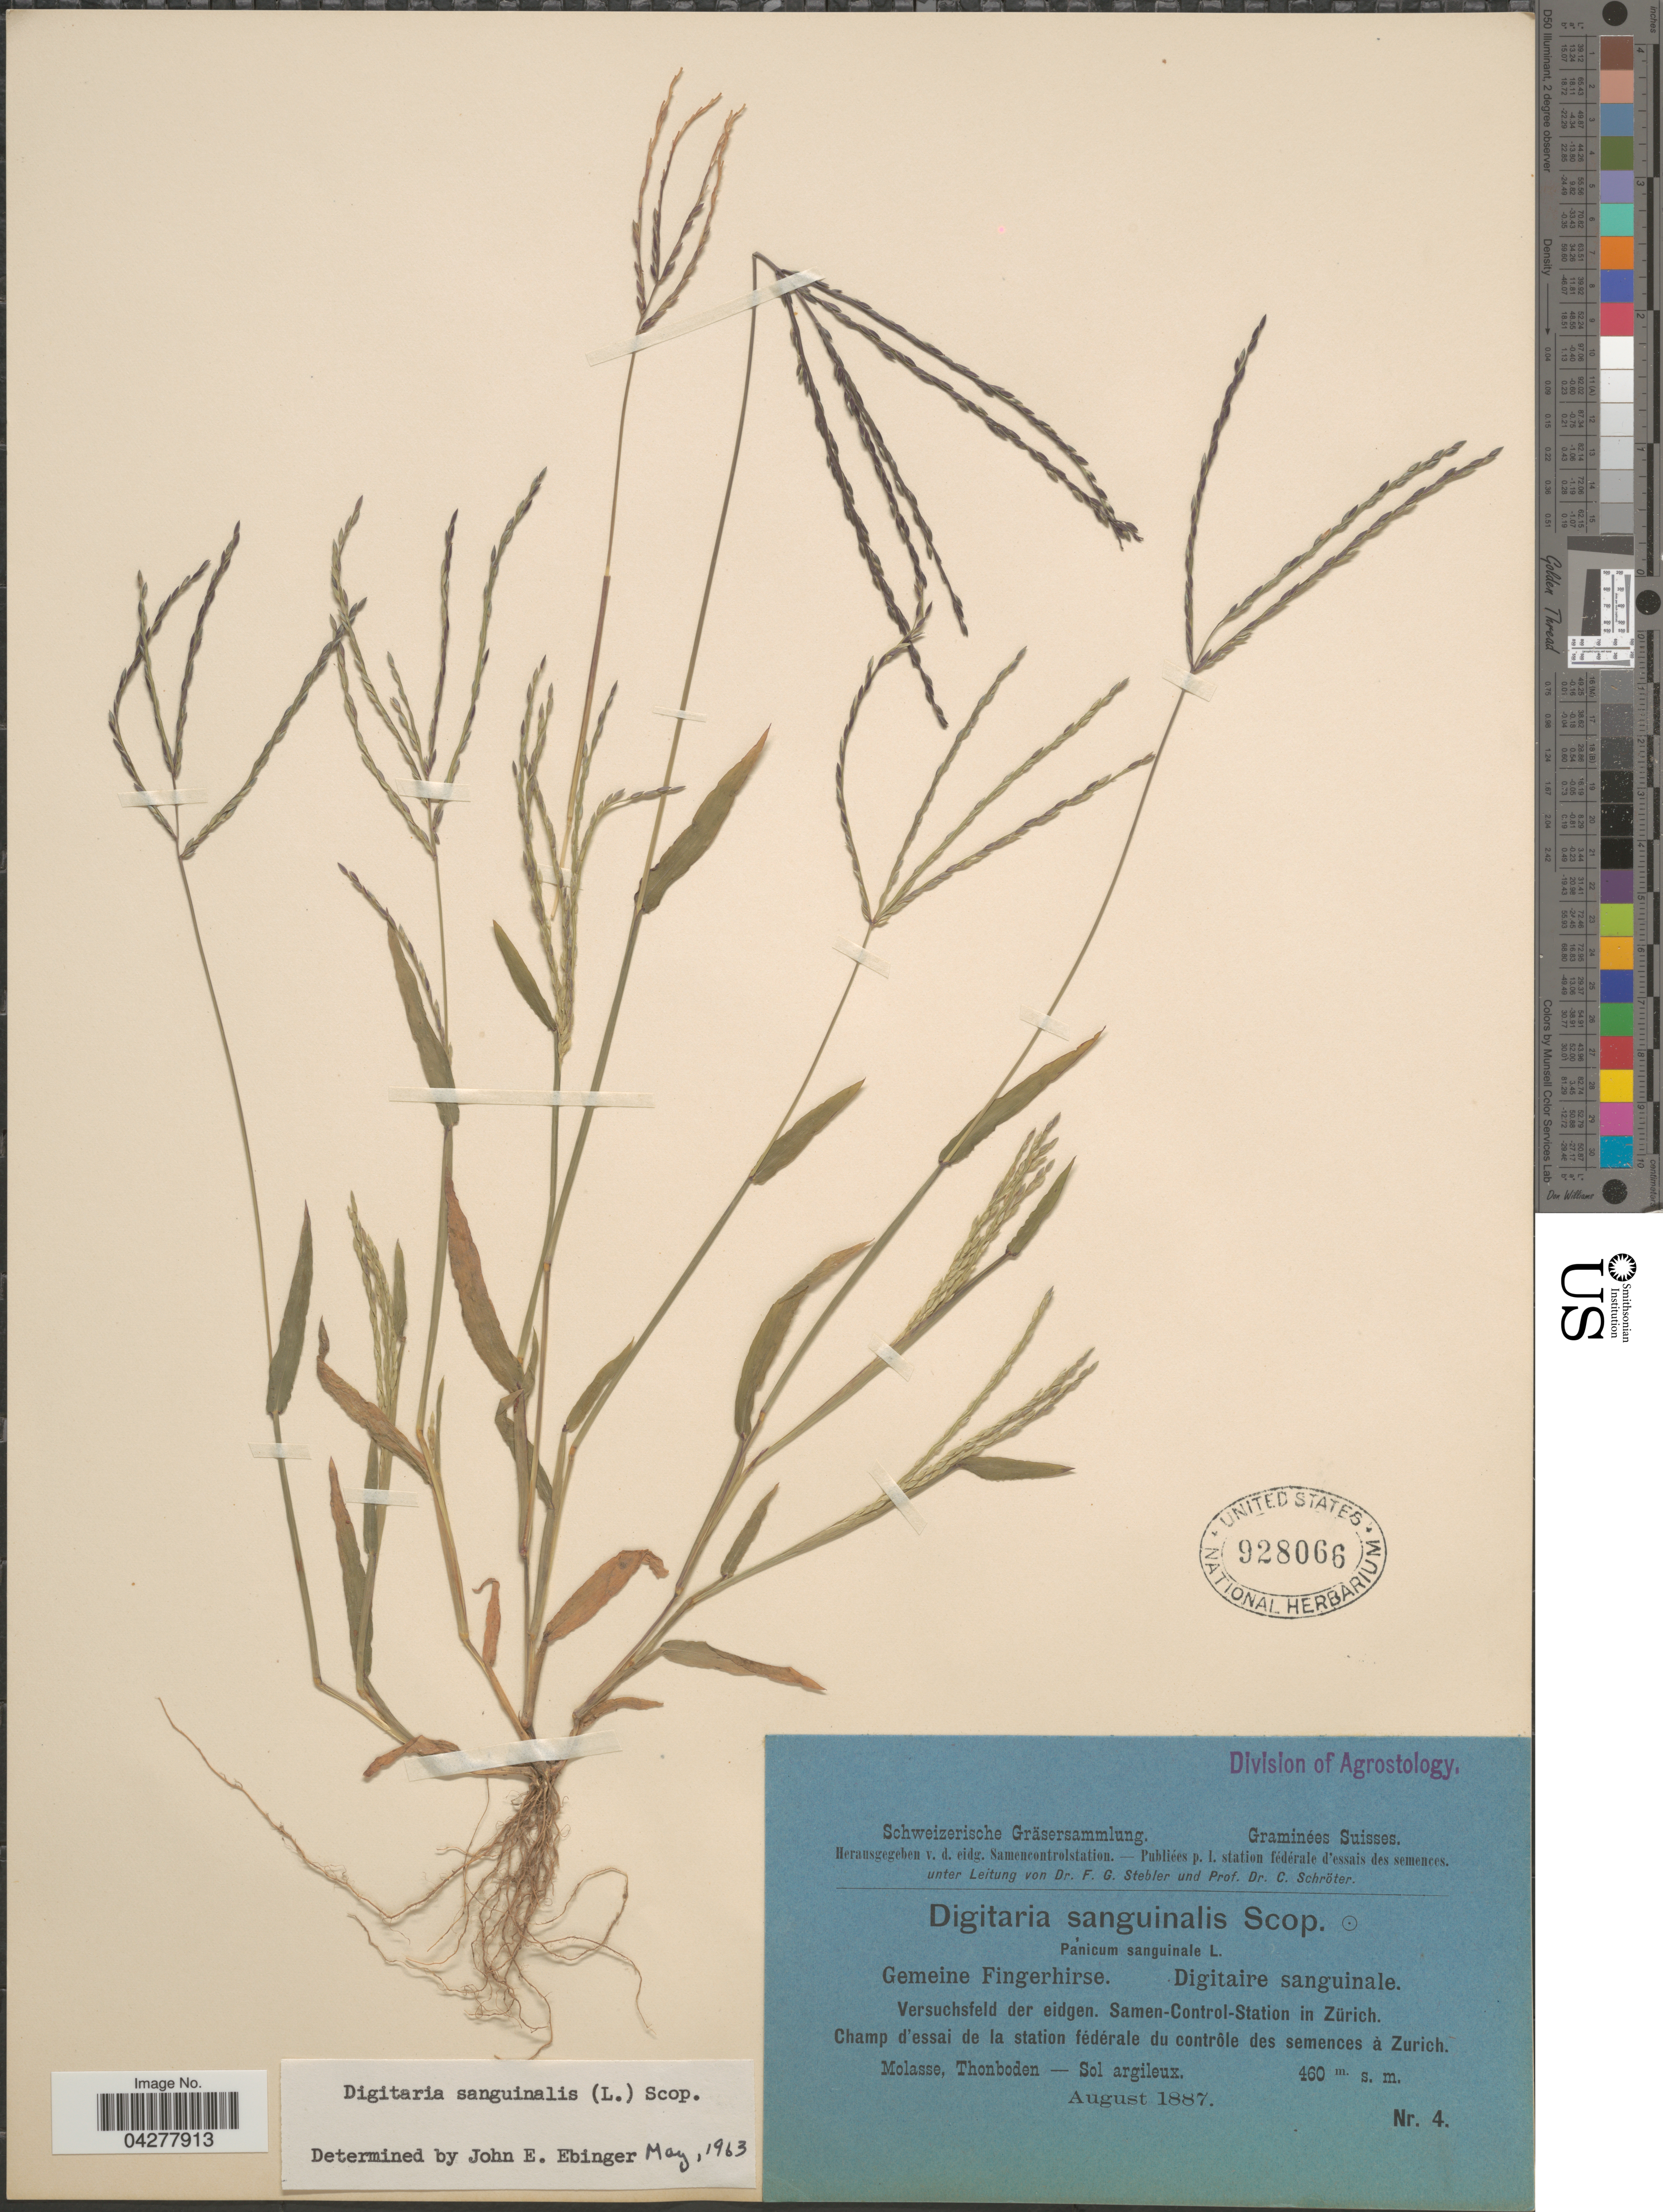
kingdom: Plantae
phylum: Tracheophyta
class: Liliopsida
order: Poales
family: Poaceae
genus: Digitaria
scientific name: Digitaria sanguinalis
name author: (L.) Scop.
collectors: Stebler, F.G. & Schröter, C.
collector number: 4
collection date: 1887-08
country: Switzerland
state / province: Zurich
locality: Suisses. Versuchsfeld er eidgen. Samen-Control-Station in Zürich. Champ d'essai de la station fédérale du contrôle des semences à Zurich.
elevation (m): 460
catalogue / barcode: US 928066